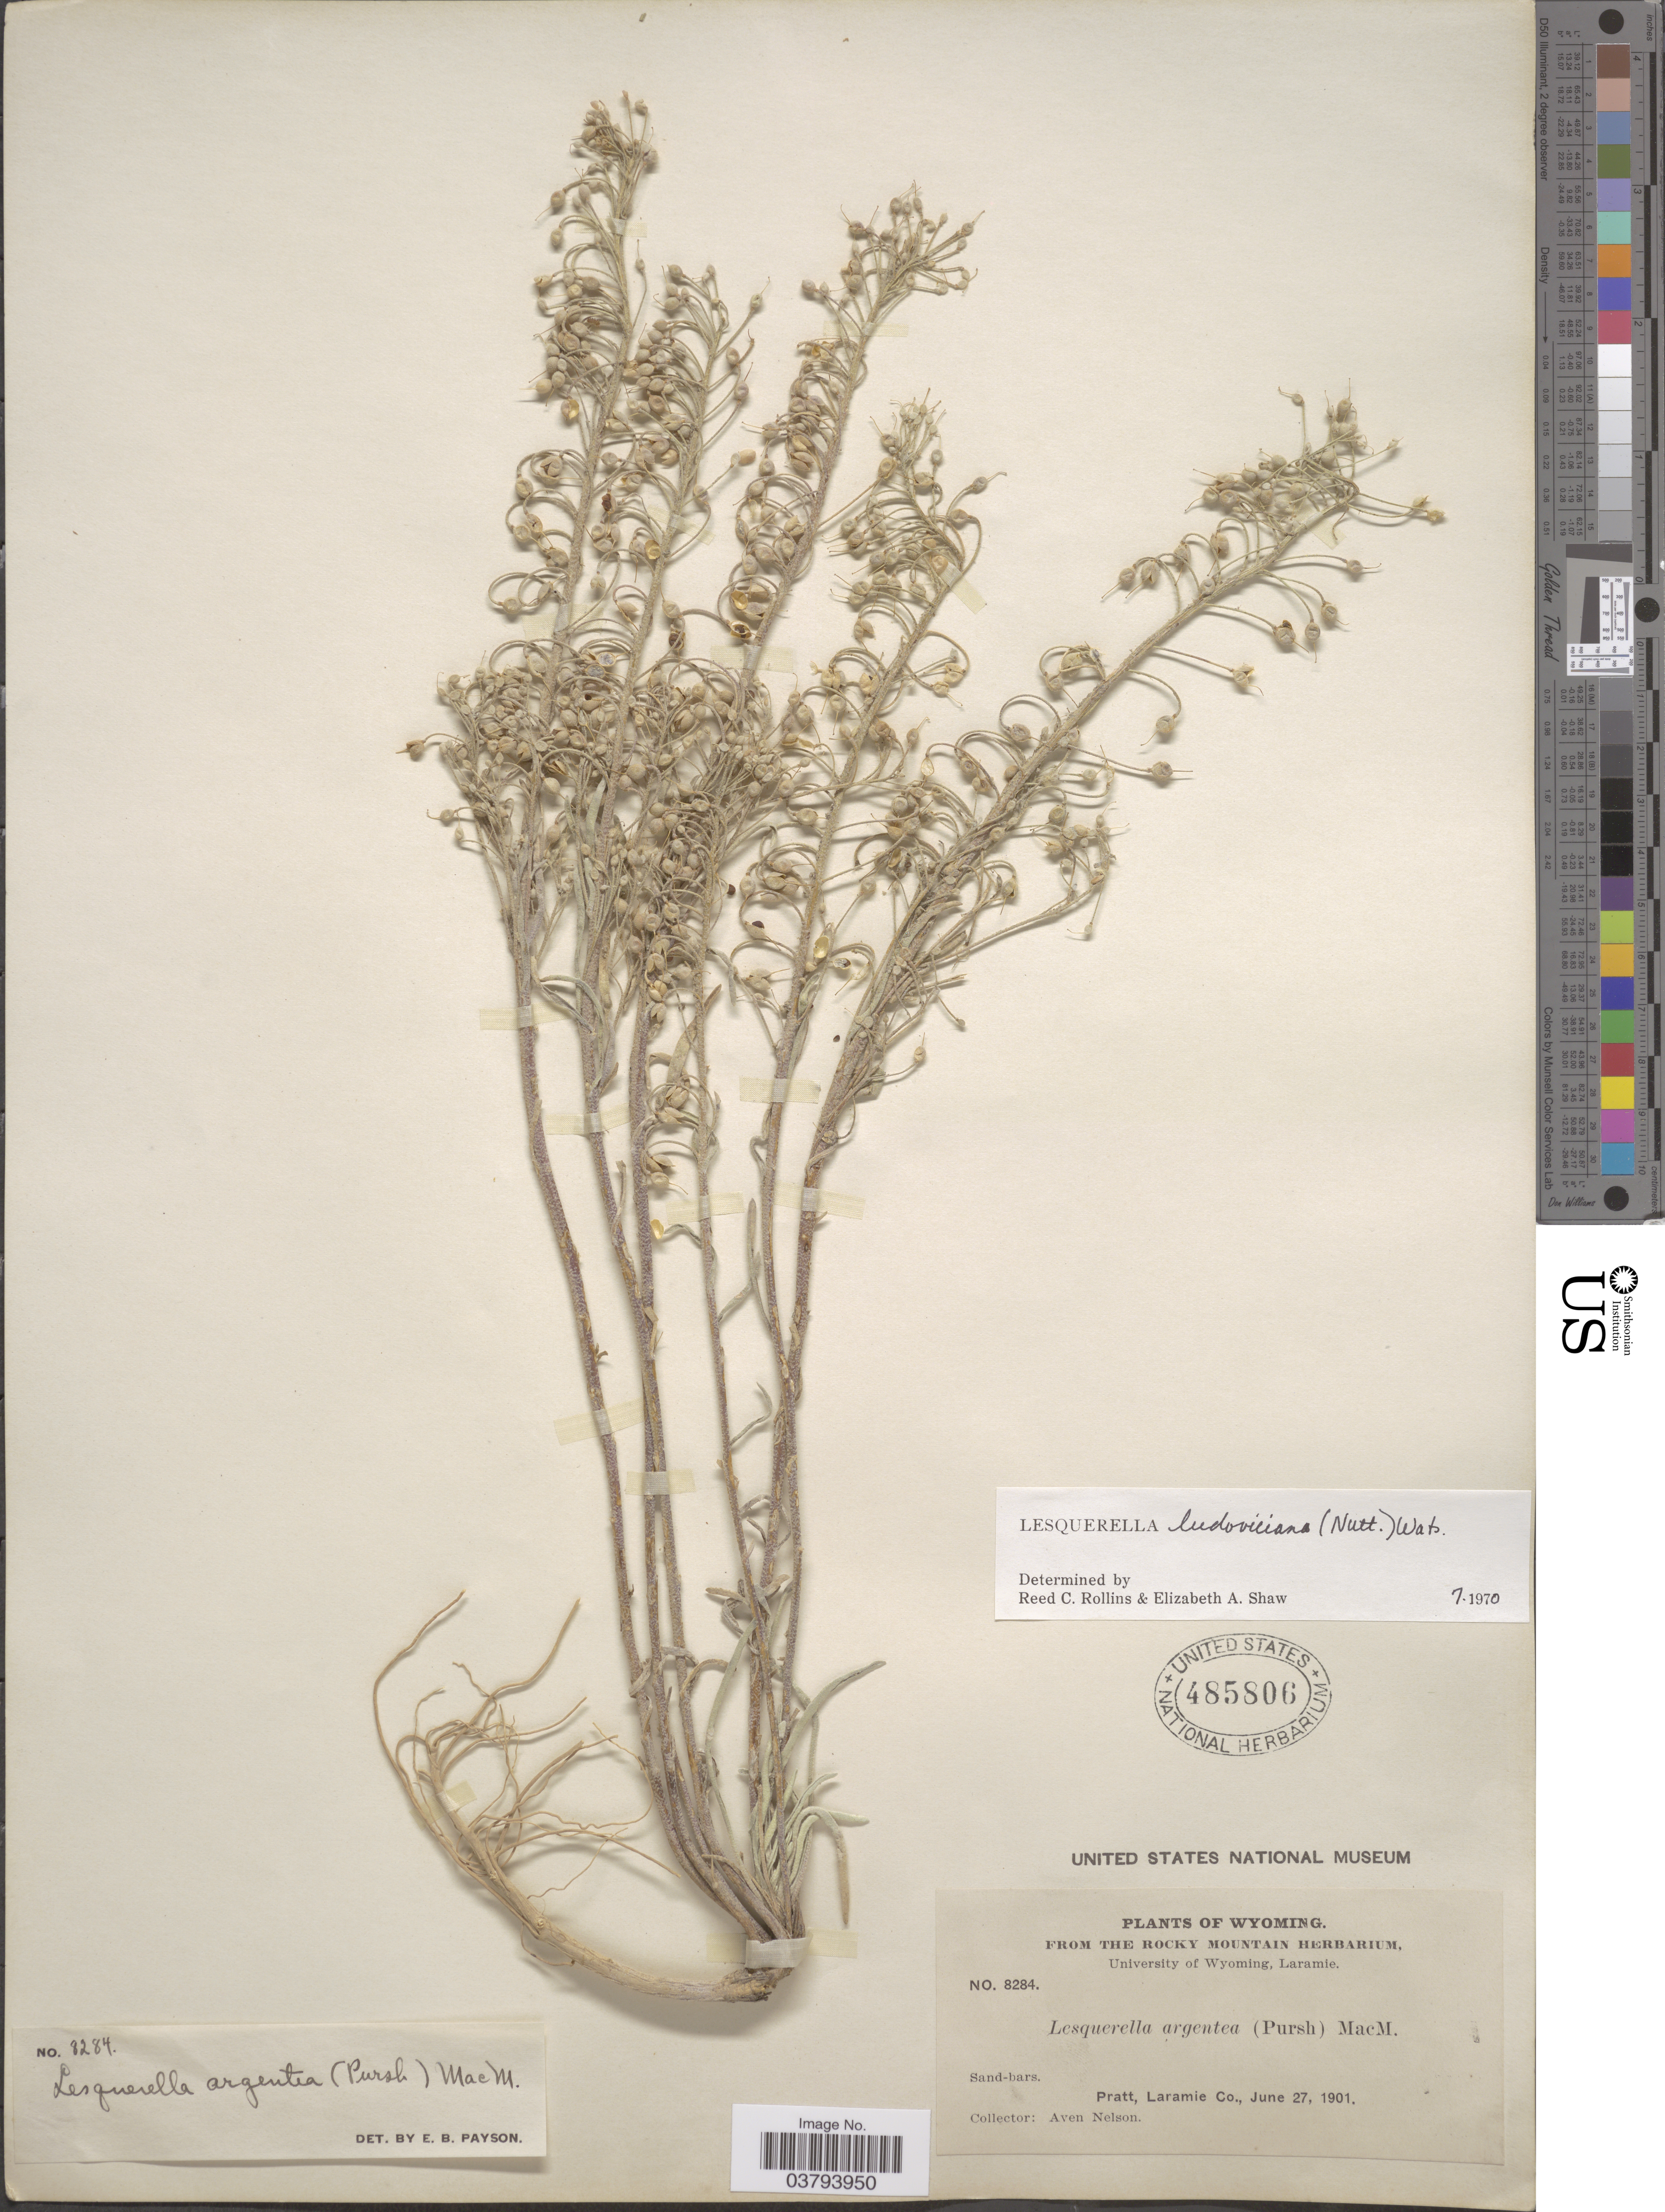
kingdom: Plantae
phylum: Tracheophyta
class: Magnoliopsida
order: Brassicales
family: Brassicaceae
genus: Lesquerella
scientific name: Lesquerella ludoviciana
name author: (Nutt.) S. Watson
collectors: A. Nelson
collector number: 8284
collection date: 1901-06-27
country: United States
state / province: Wyoming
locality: Pratt, Laramie Co.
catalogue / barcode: US 485806